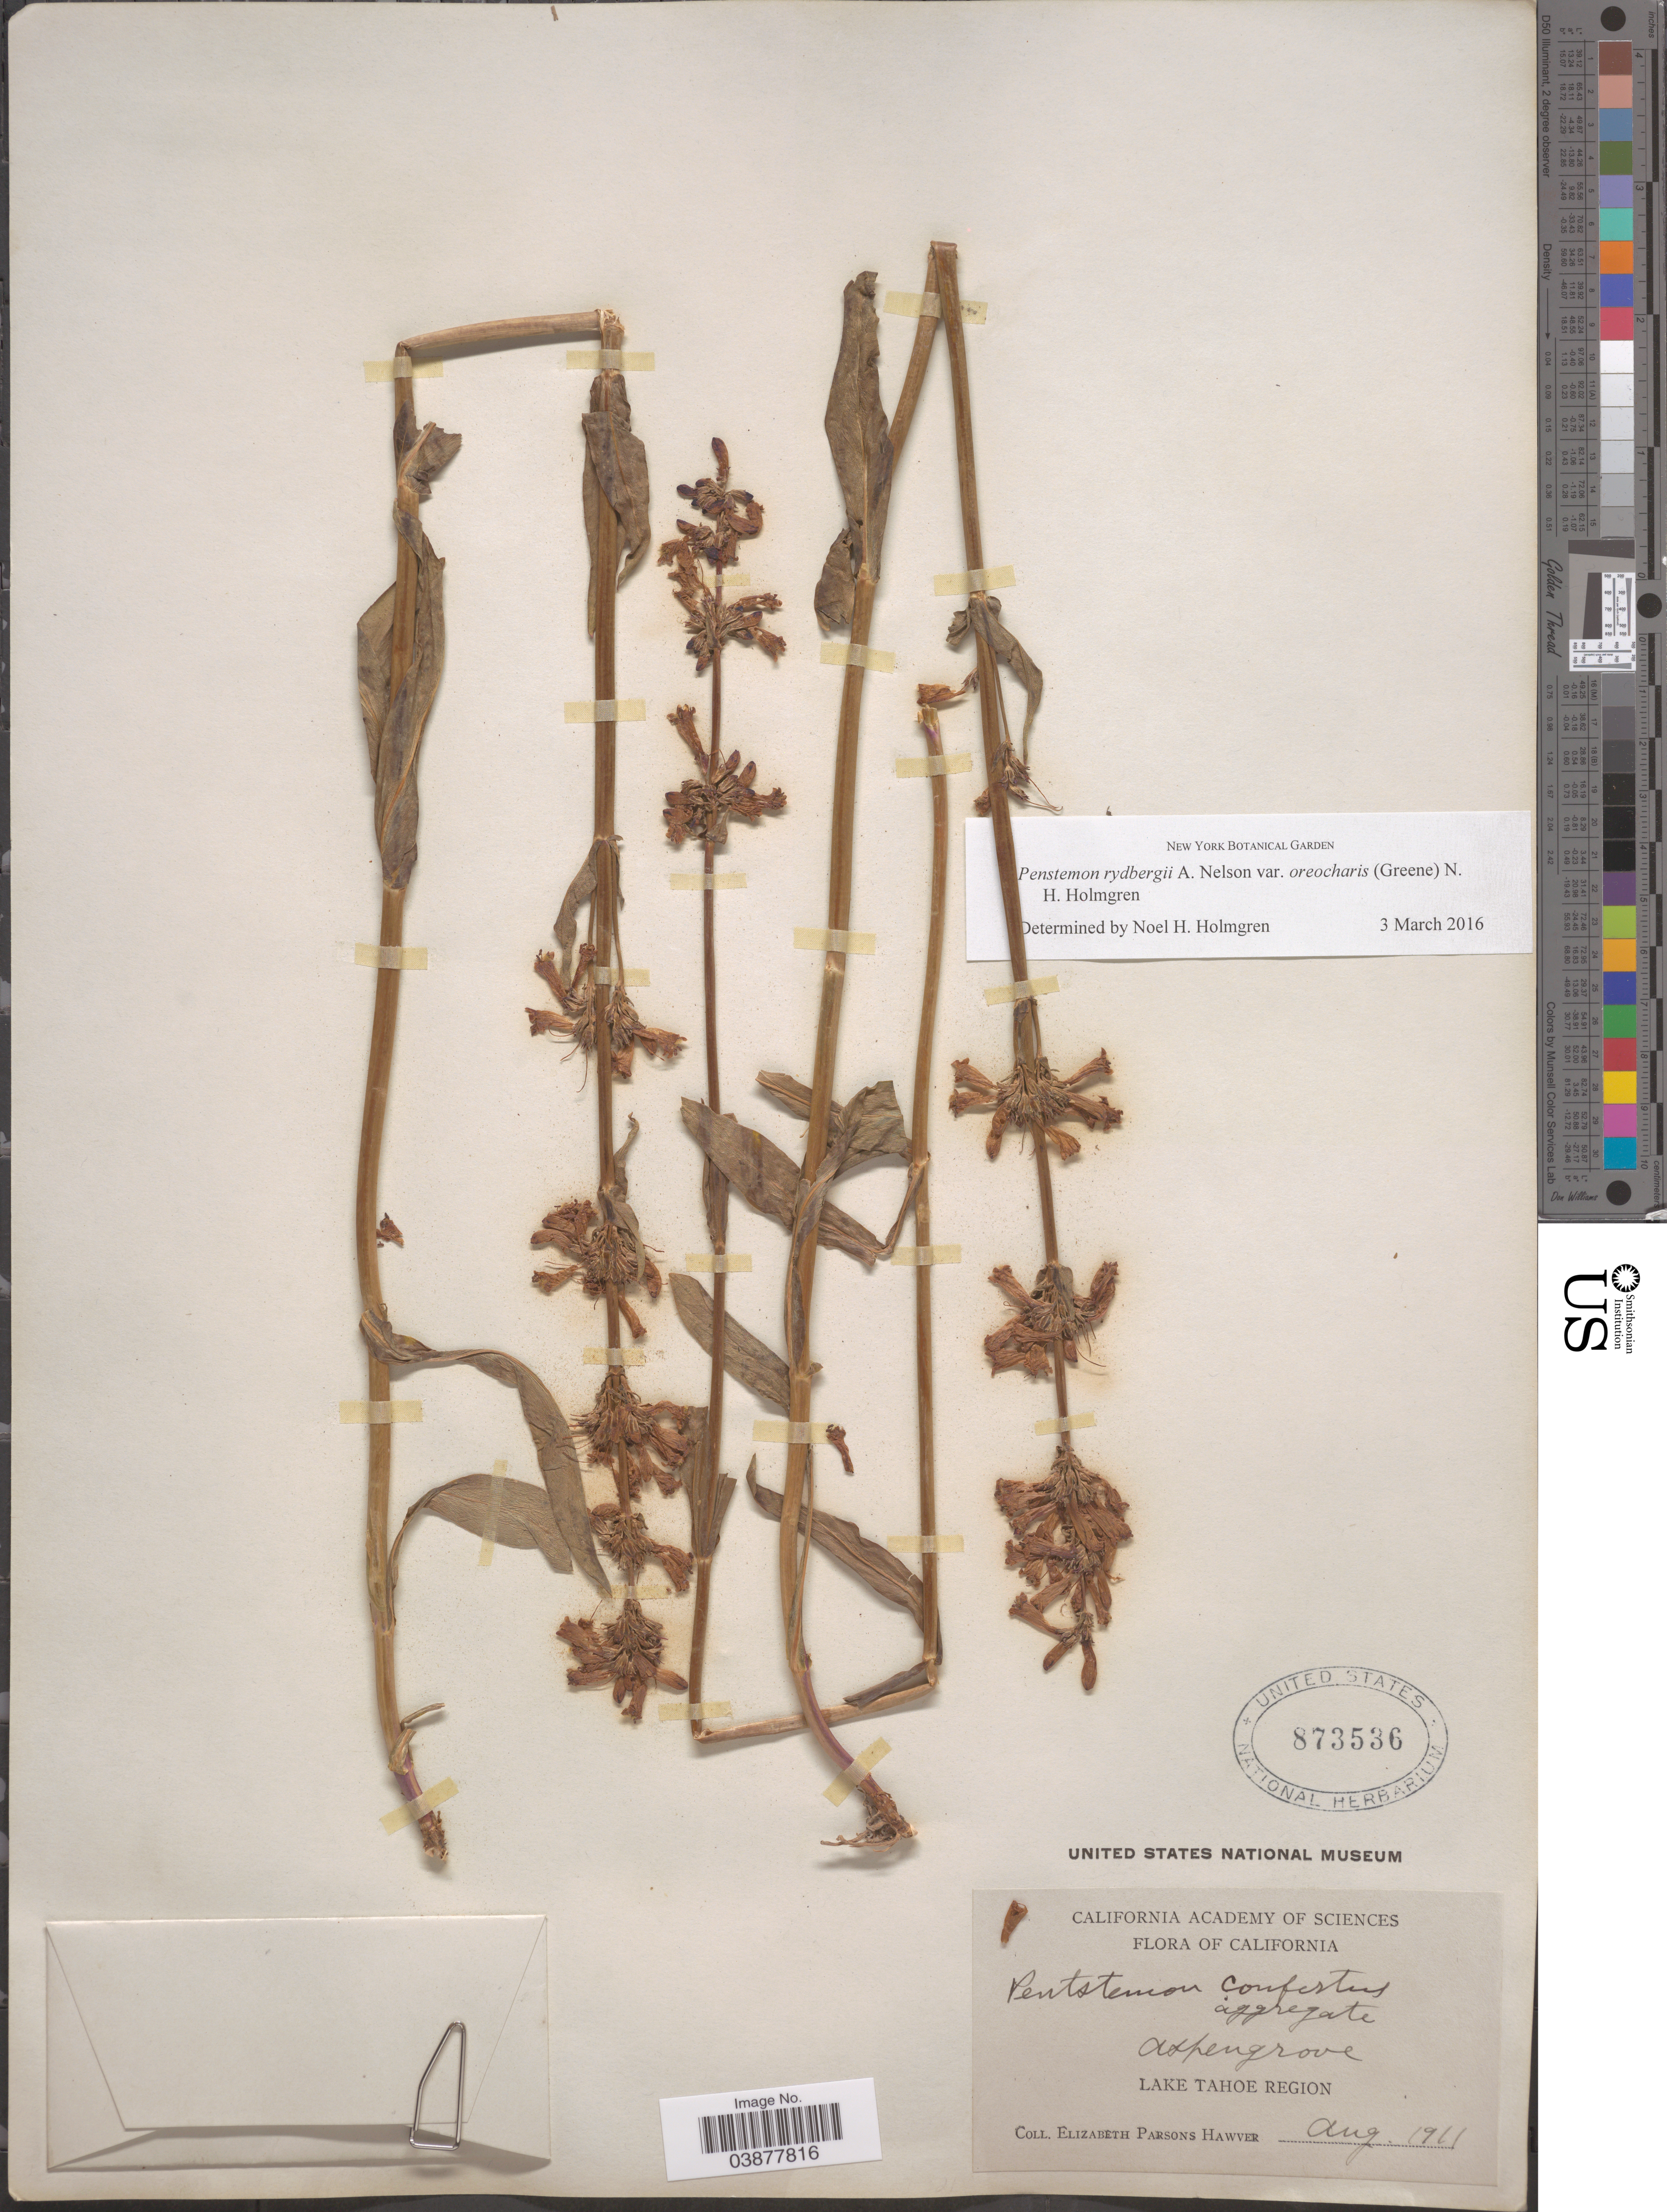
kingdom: Plantae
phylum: Tracheophyta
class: Magnoliopsida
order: Lamiales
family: Plantaginaceae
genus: Penstemon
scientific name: Penstemon rydbergii var. oreocharis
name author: (Greene) N.H. Holmgren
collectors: E. Hawver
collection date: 1911-08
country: United States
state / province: California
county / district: Nevada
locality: Aspengrove, Lake Tahoe Region.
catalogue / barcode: US 873536